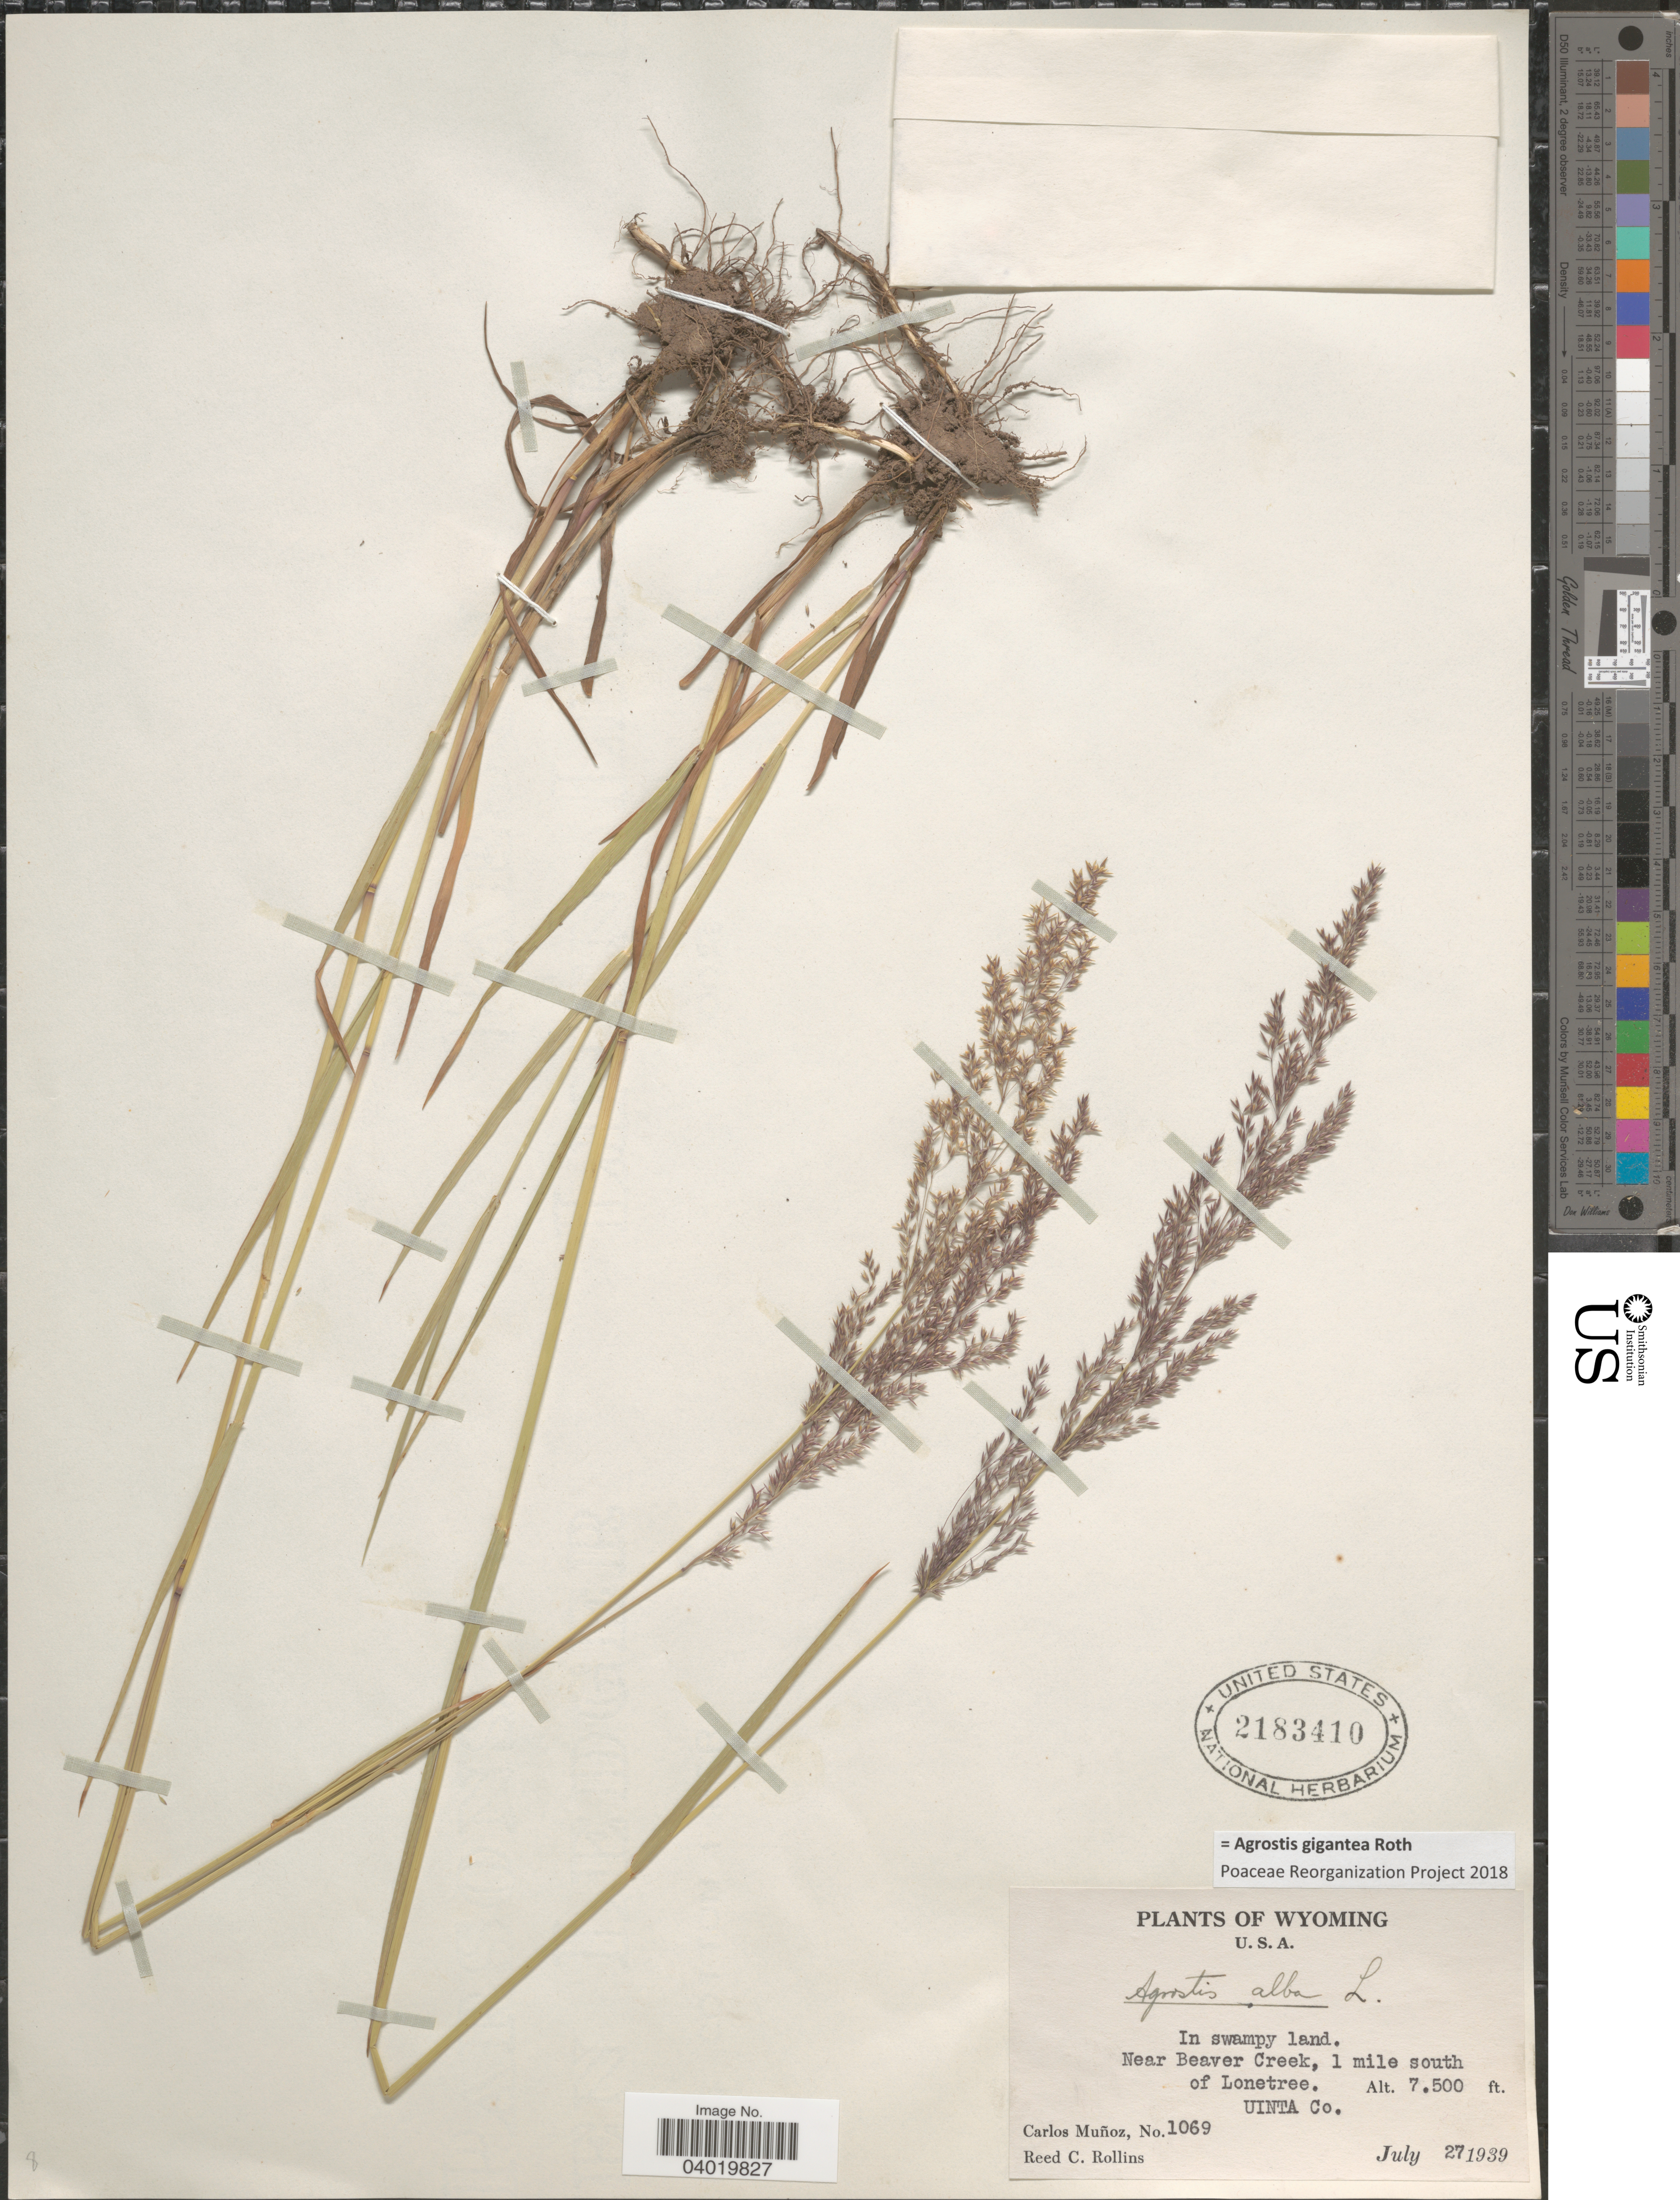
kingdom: Plantae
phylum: Tracheophyta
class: Liliopsida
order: Poales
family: Poaceae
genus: Agrostis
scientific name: Agrostis gigantea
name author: Roth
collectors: C. Muñoz & R. C. Rollins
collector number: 1069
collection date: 1939-07-27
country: United States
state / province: Wyoming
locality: In swampy land. Near Beaver Creek, 1 mile south of Lonetree. Uinta Co.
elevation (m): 2286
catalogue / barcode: US 2183410